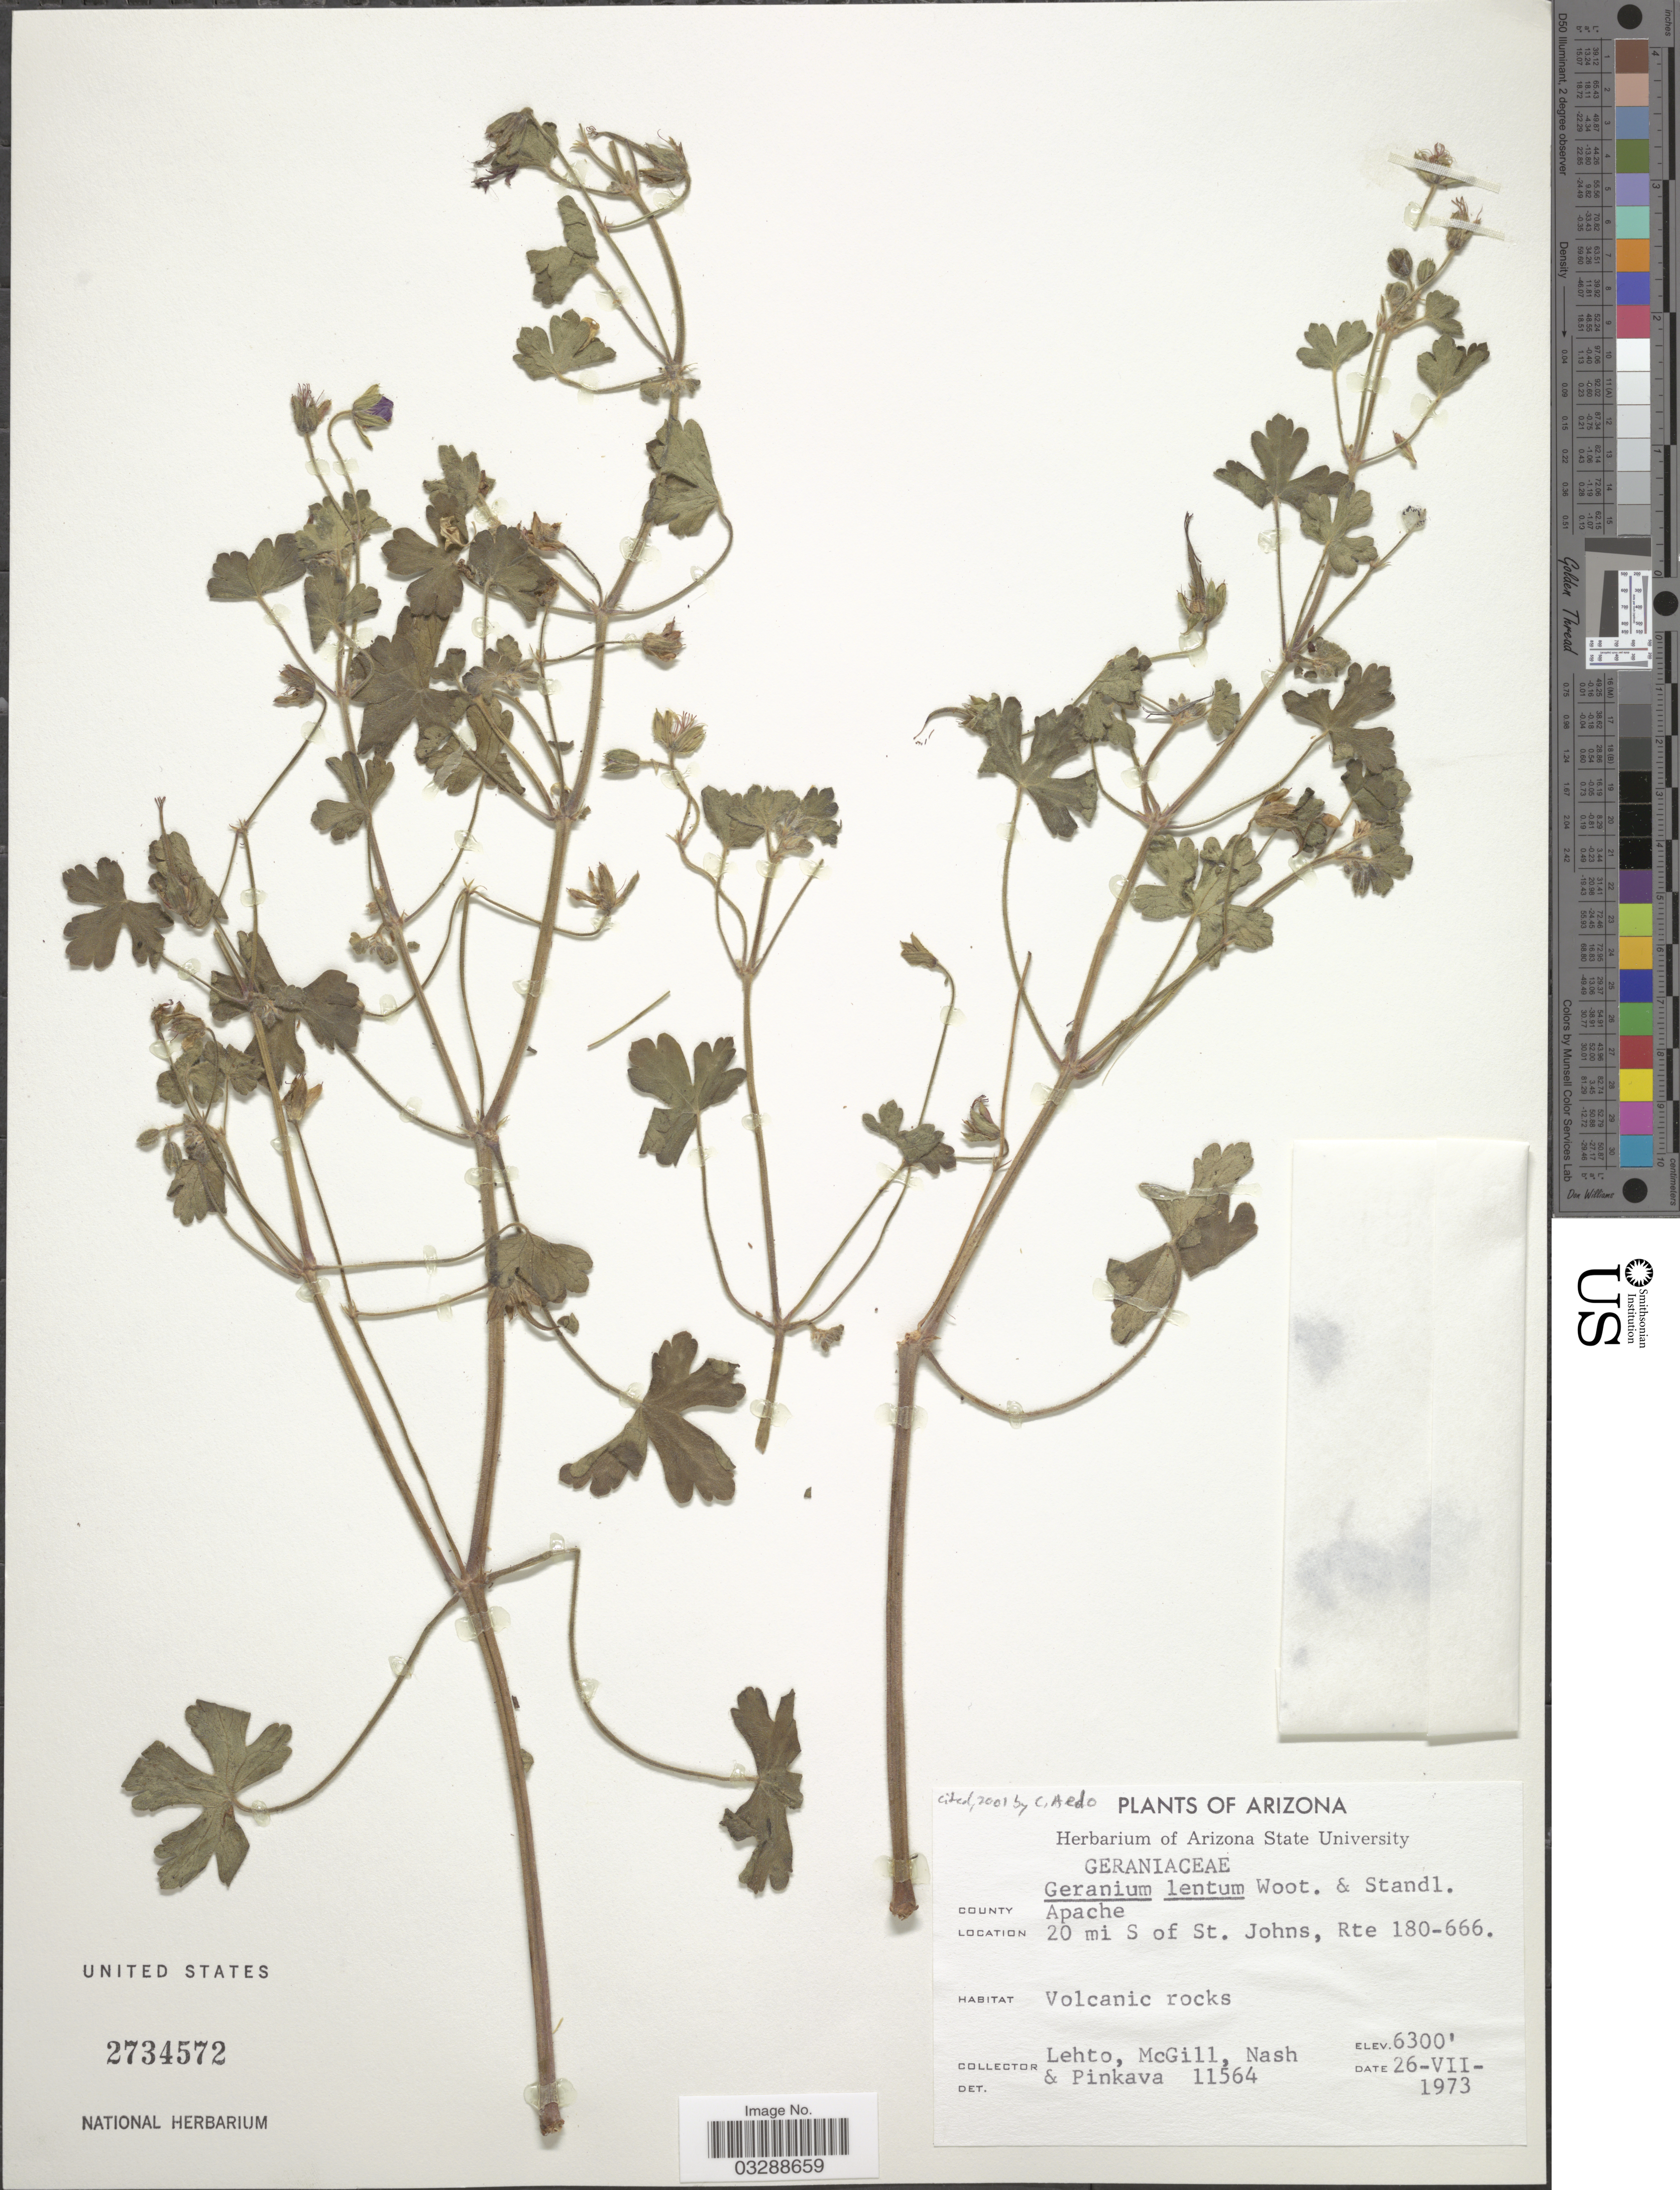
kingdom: Plantae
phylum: Tracheophyta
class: Magnoliopsida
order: Geraniales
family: Geraniaceae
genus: Geranium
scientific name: Geranium lentum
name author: Wooton & Standl.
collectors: -. Lehto, -. McGill, -- Nash & -. Pinkava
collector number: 11564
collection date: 1973-07-26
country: United States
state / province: Arizona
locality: County Apache, 20 mi S of St. Johns, Rte 180-666.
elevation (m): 1920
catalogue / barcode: US 2734572